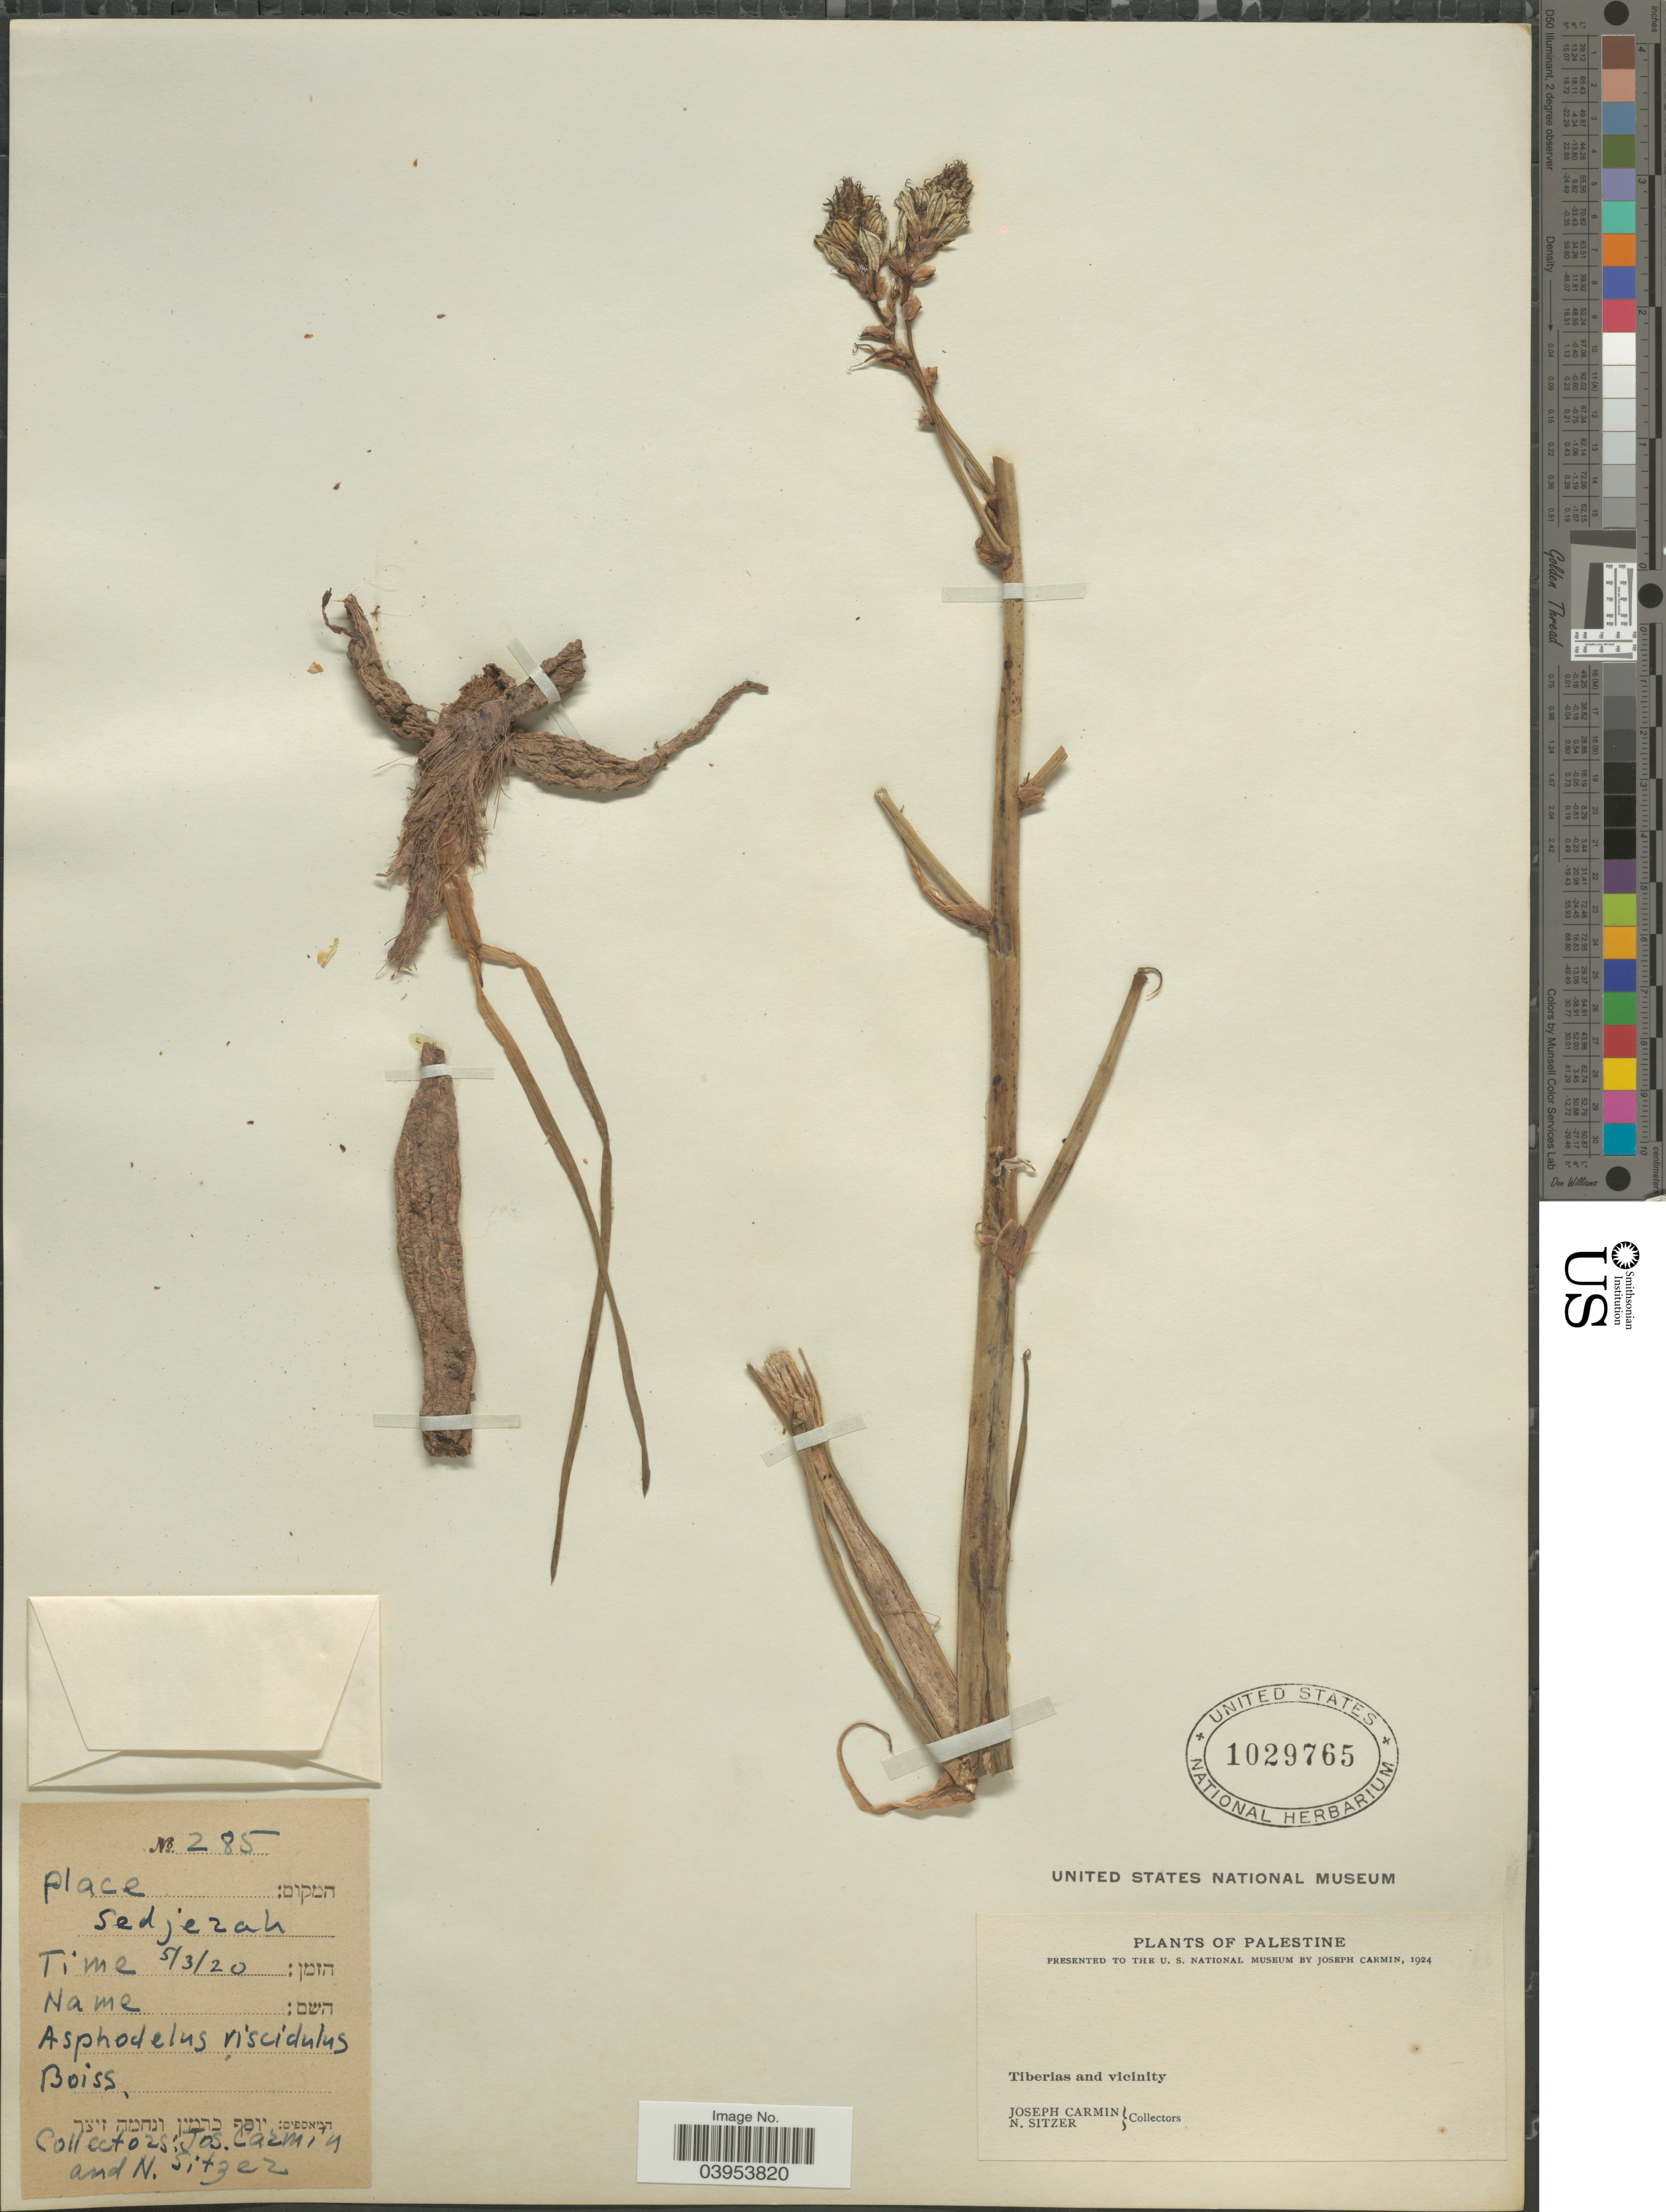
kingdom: Plantae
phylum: Tracheophyta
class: Liliopsida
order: Asparagales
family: Asphodelaceae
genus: Asphodelus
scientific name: Asphodelus viscidulus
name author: Boiss.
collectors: J. Carmin & N. Sitzer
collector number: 285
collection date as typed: Transcribed d/m/y: 5/3/20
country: Israel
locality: Sedjezah. Palestine. Tiberias and vicinity.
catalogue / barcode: US 1029765